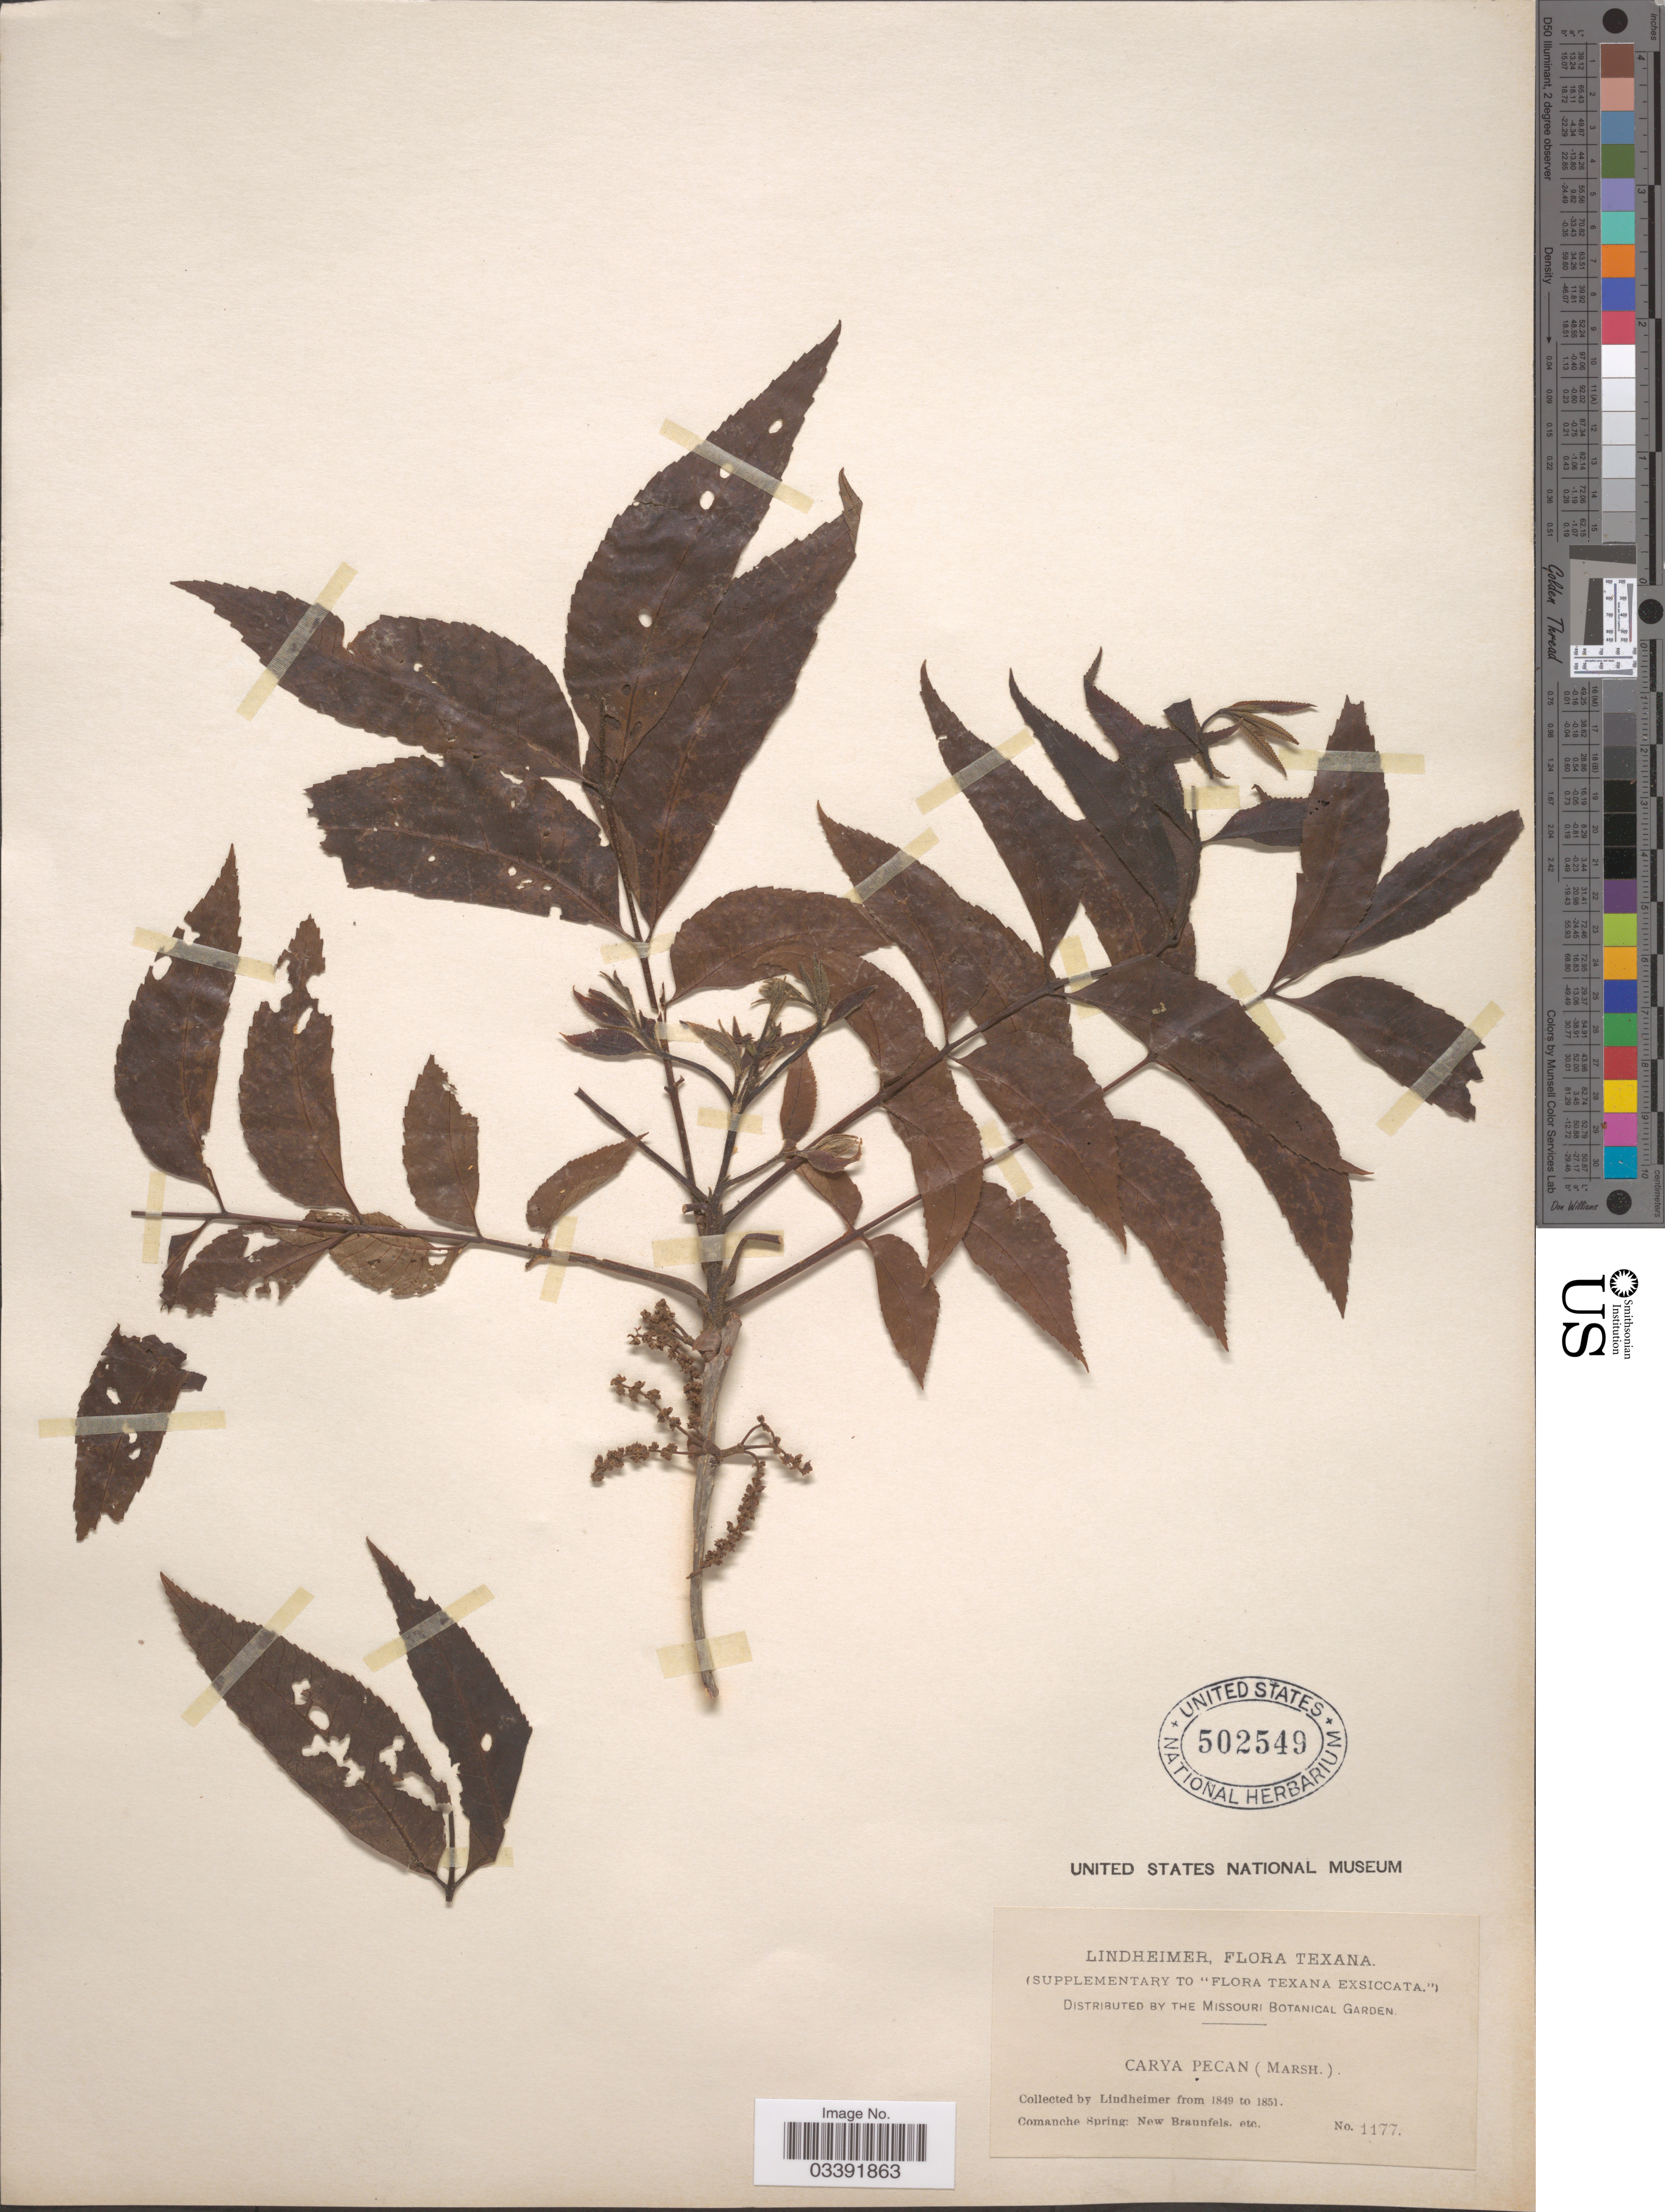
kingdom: Plantae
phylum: Tracheophyta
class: Magnoliopsida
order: Fagales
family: Juglandaceae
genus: Carya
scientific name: Carya illinoinensis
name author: (Wangenh.) K. Koch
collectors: -. Lindheimer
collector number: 1177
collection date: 1849/1851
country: United States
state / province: Texas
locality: Comanche Spring: New Braunfels, etc.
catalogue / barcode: US 502549